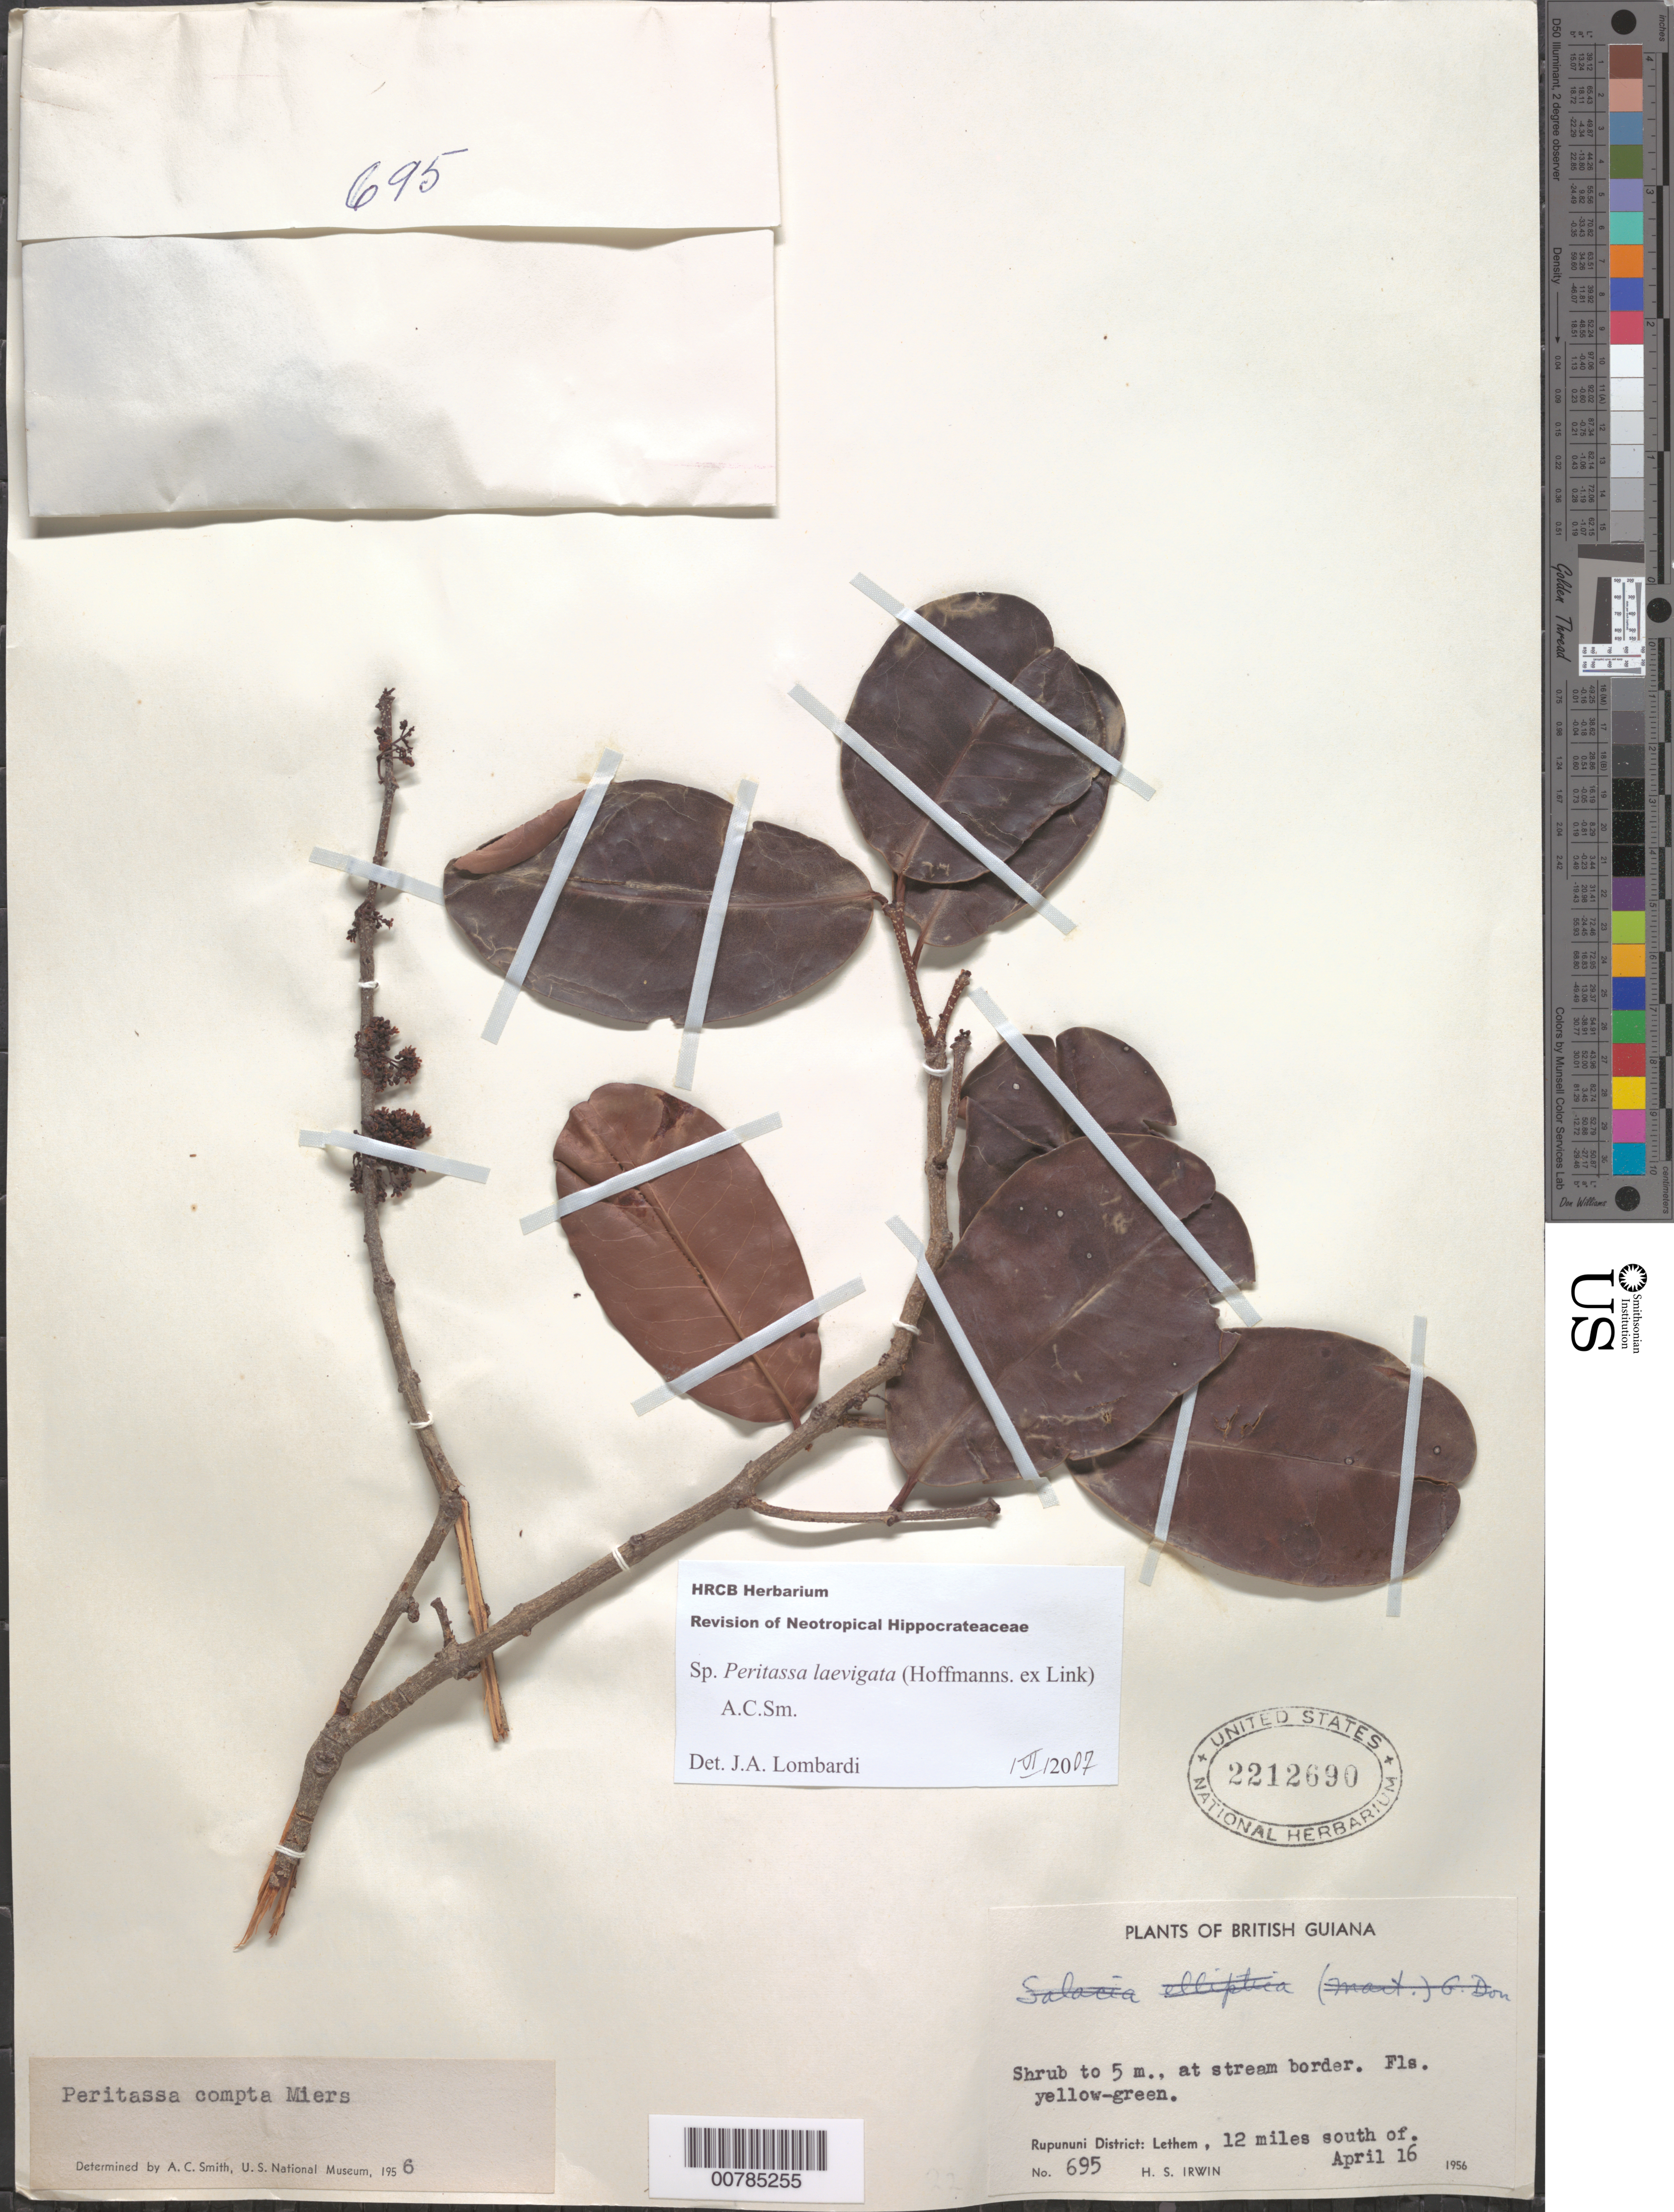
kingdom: Plantae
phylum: Tracheophyta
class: Magnoliopsida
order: Celastrales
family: Celastraceae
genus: Peritassa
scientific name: Peritassa laevigata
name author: (Hoffmanns. ex Link) A.C. Sm.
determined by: Lombardi, Julio A.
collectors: H. Irwin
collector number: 695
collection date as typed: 16-Apr-56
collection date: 1956-04-16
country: Guyana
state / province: U. Takutu-U. Essequibo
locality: Rupununi Dist., 12 mi. S of Lethem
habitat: Stream border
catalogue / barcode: US 2212690